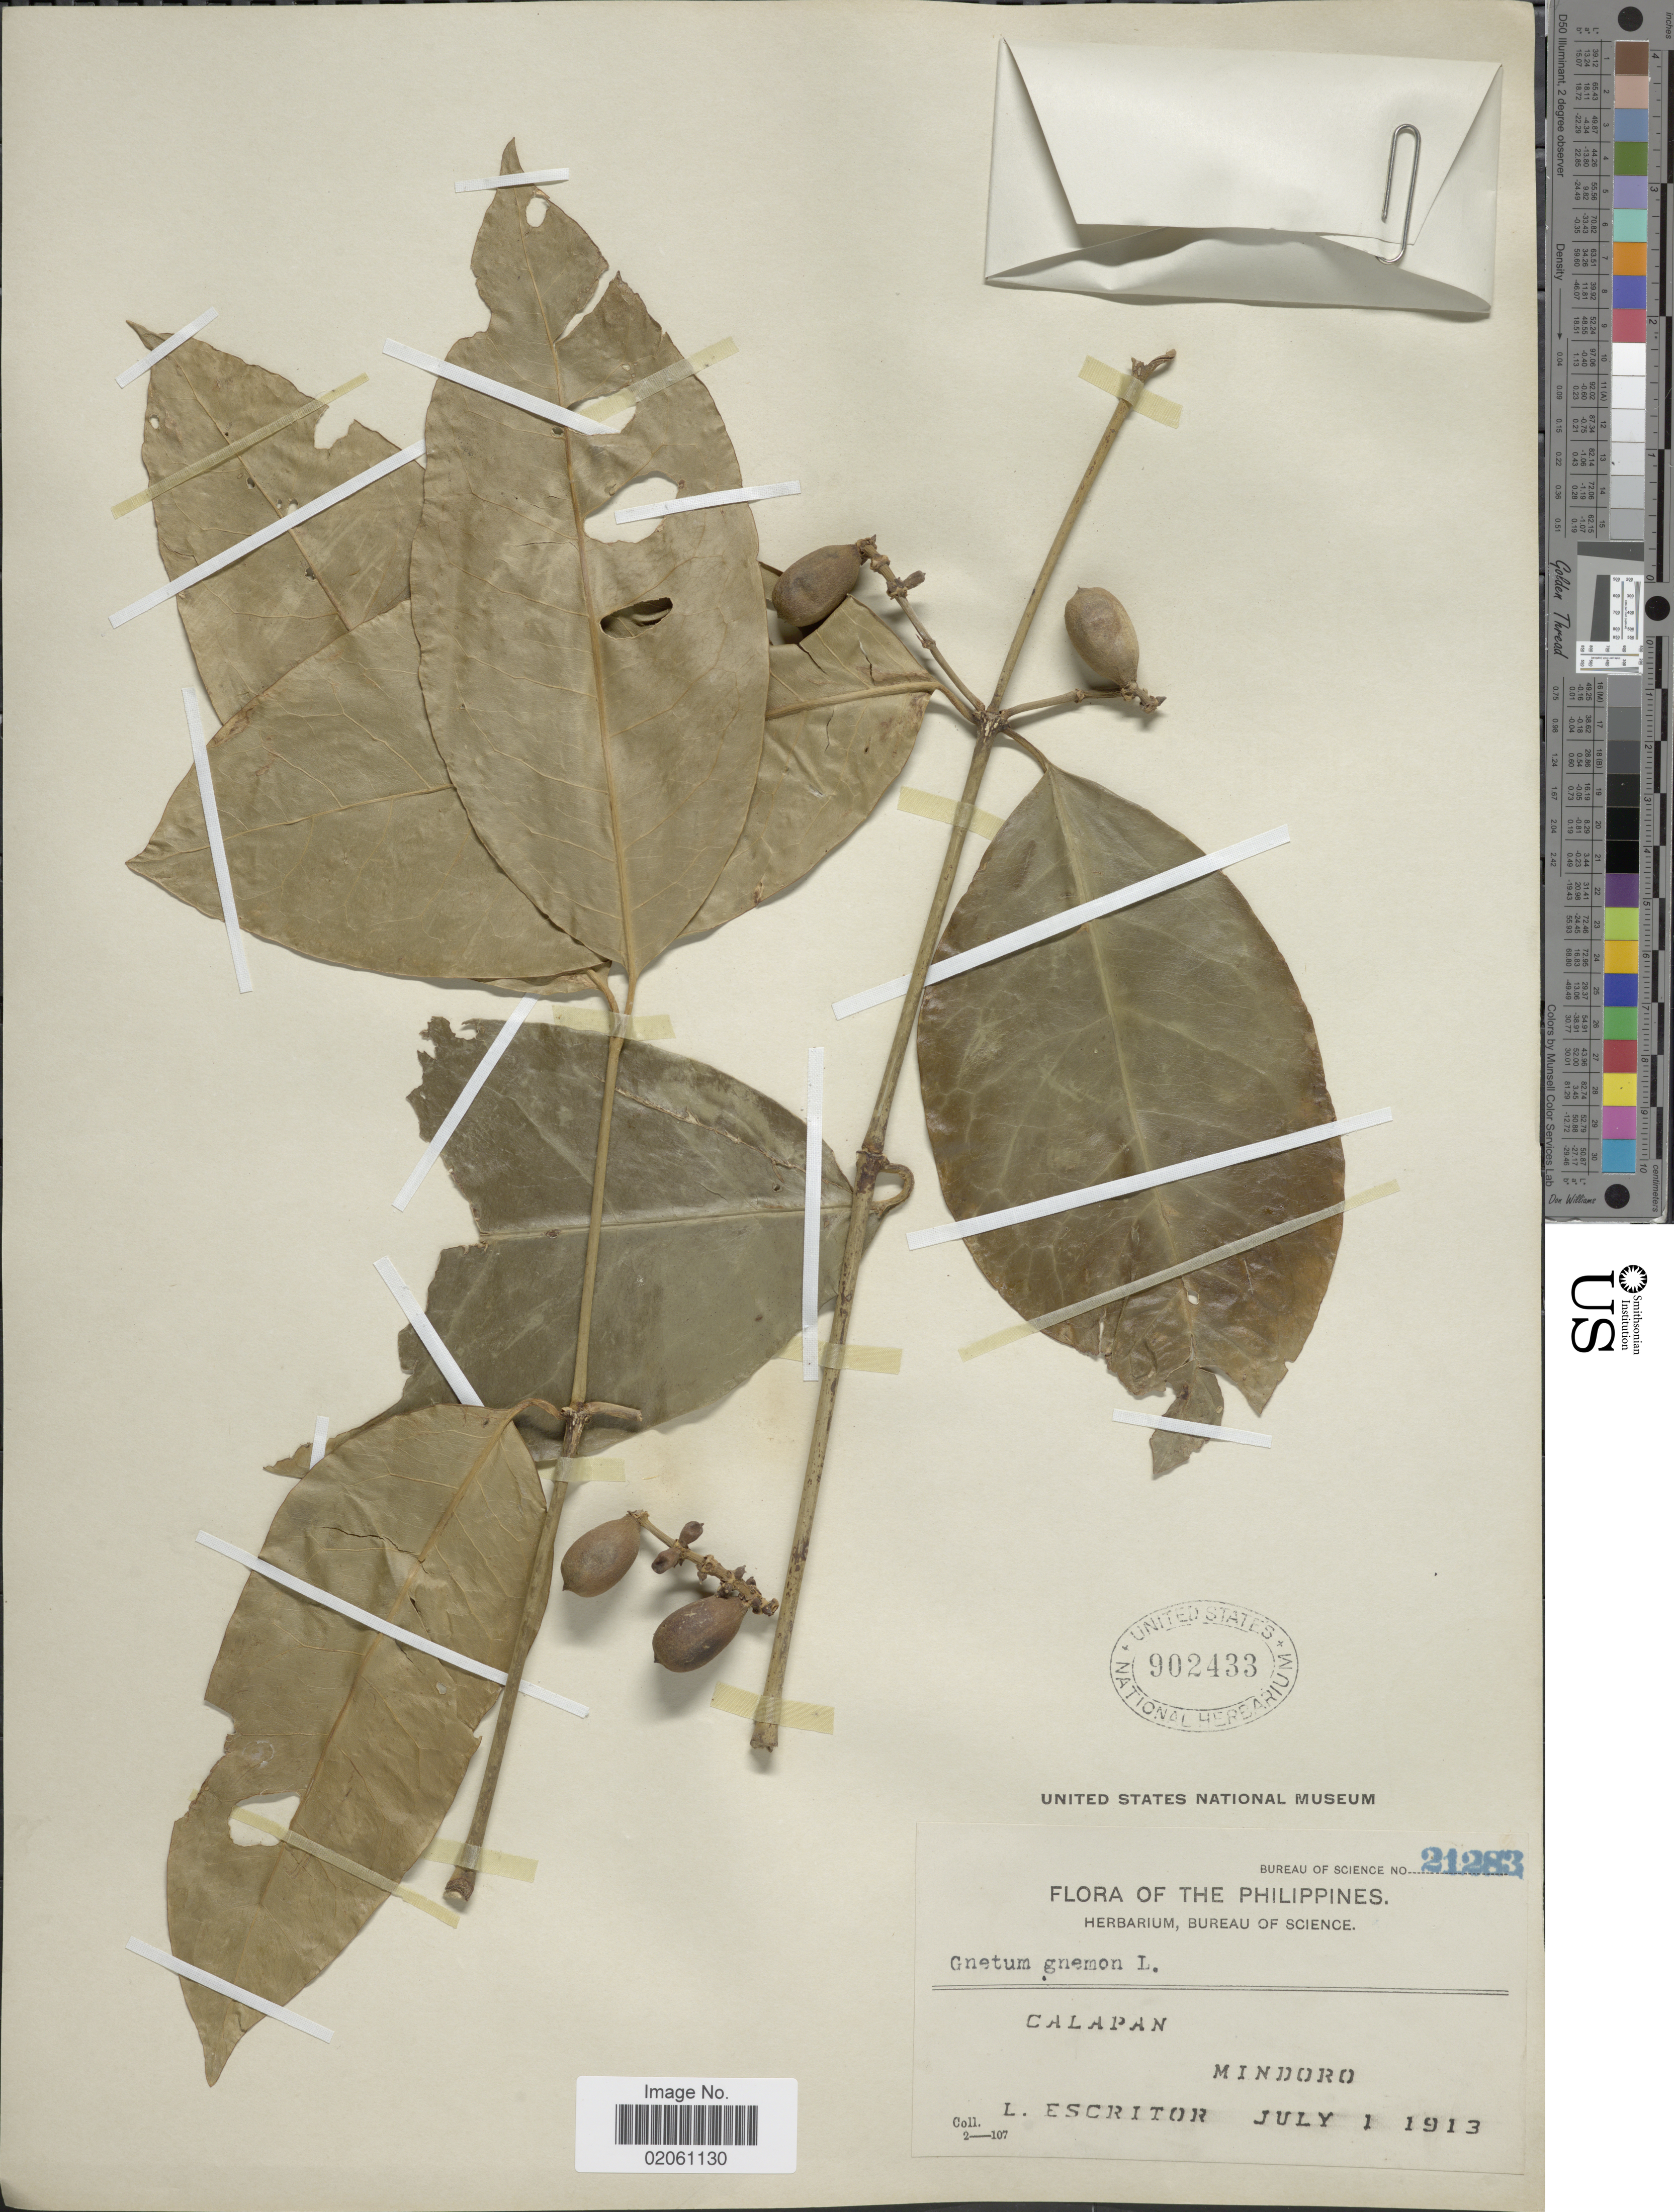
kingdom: Plantae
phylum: Tracheophyta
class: Gnetopsida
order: Gnetales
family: Gnetaceae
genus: Gnetum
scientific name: Gnetum gnemon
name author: L.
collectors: L. Escritor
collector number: Bureau of Science 218283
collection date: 1913-07-01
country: Philippines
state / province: Mimaropa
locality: Calapan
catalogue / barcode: US 902433